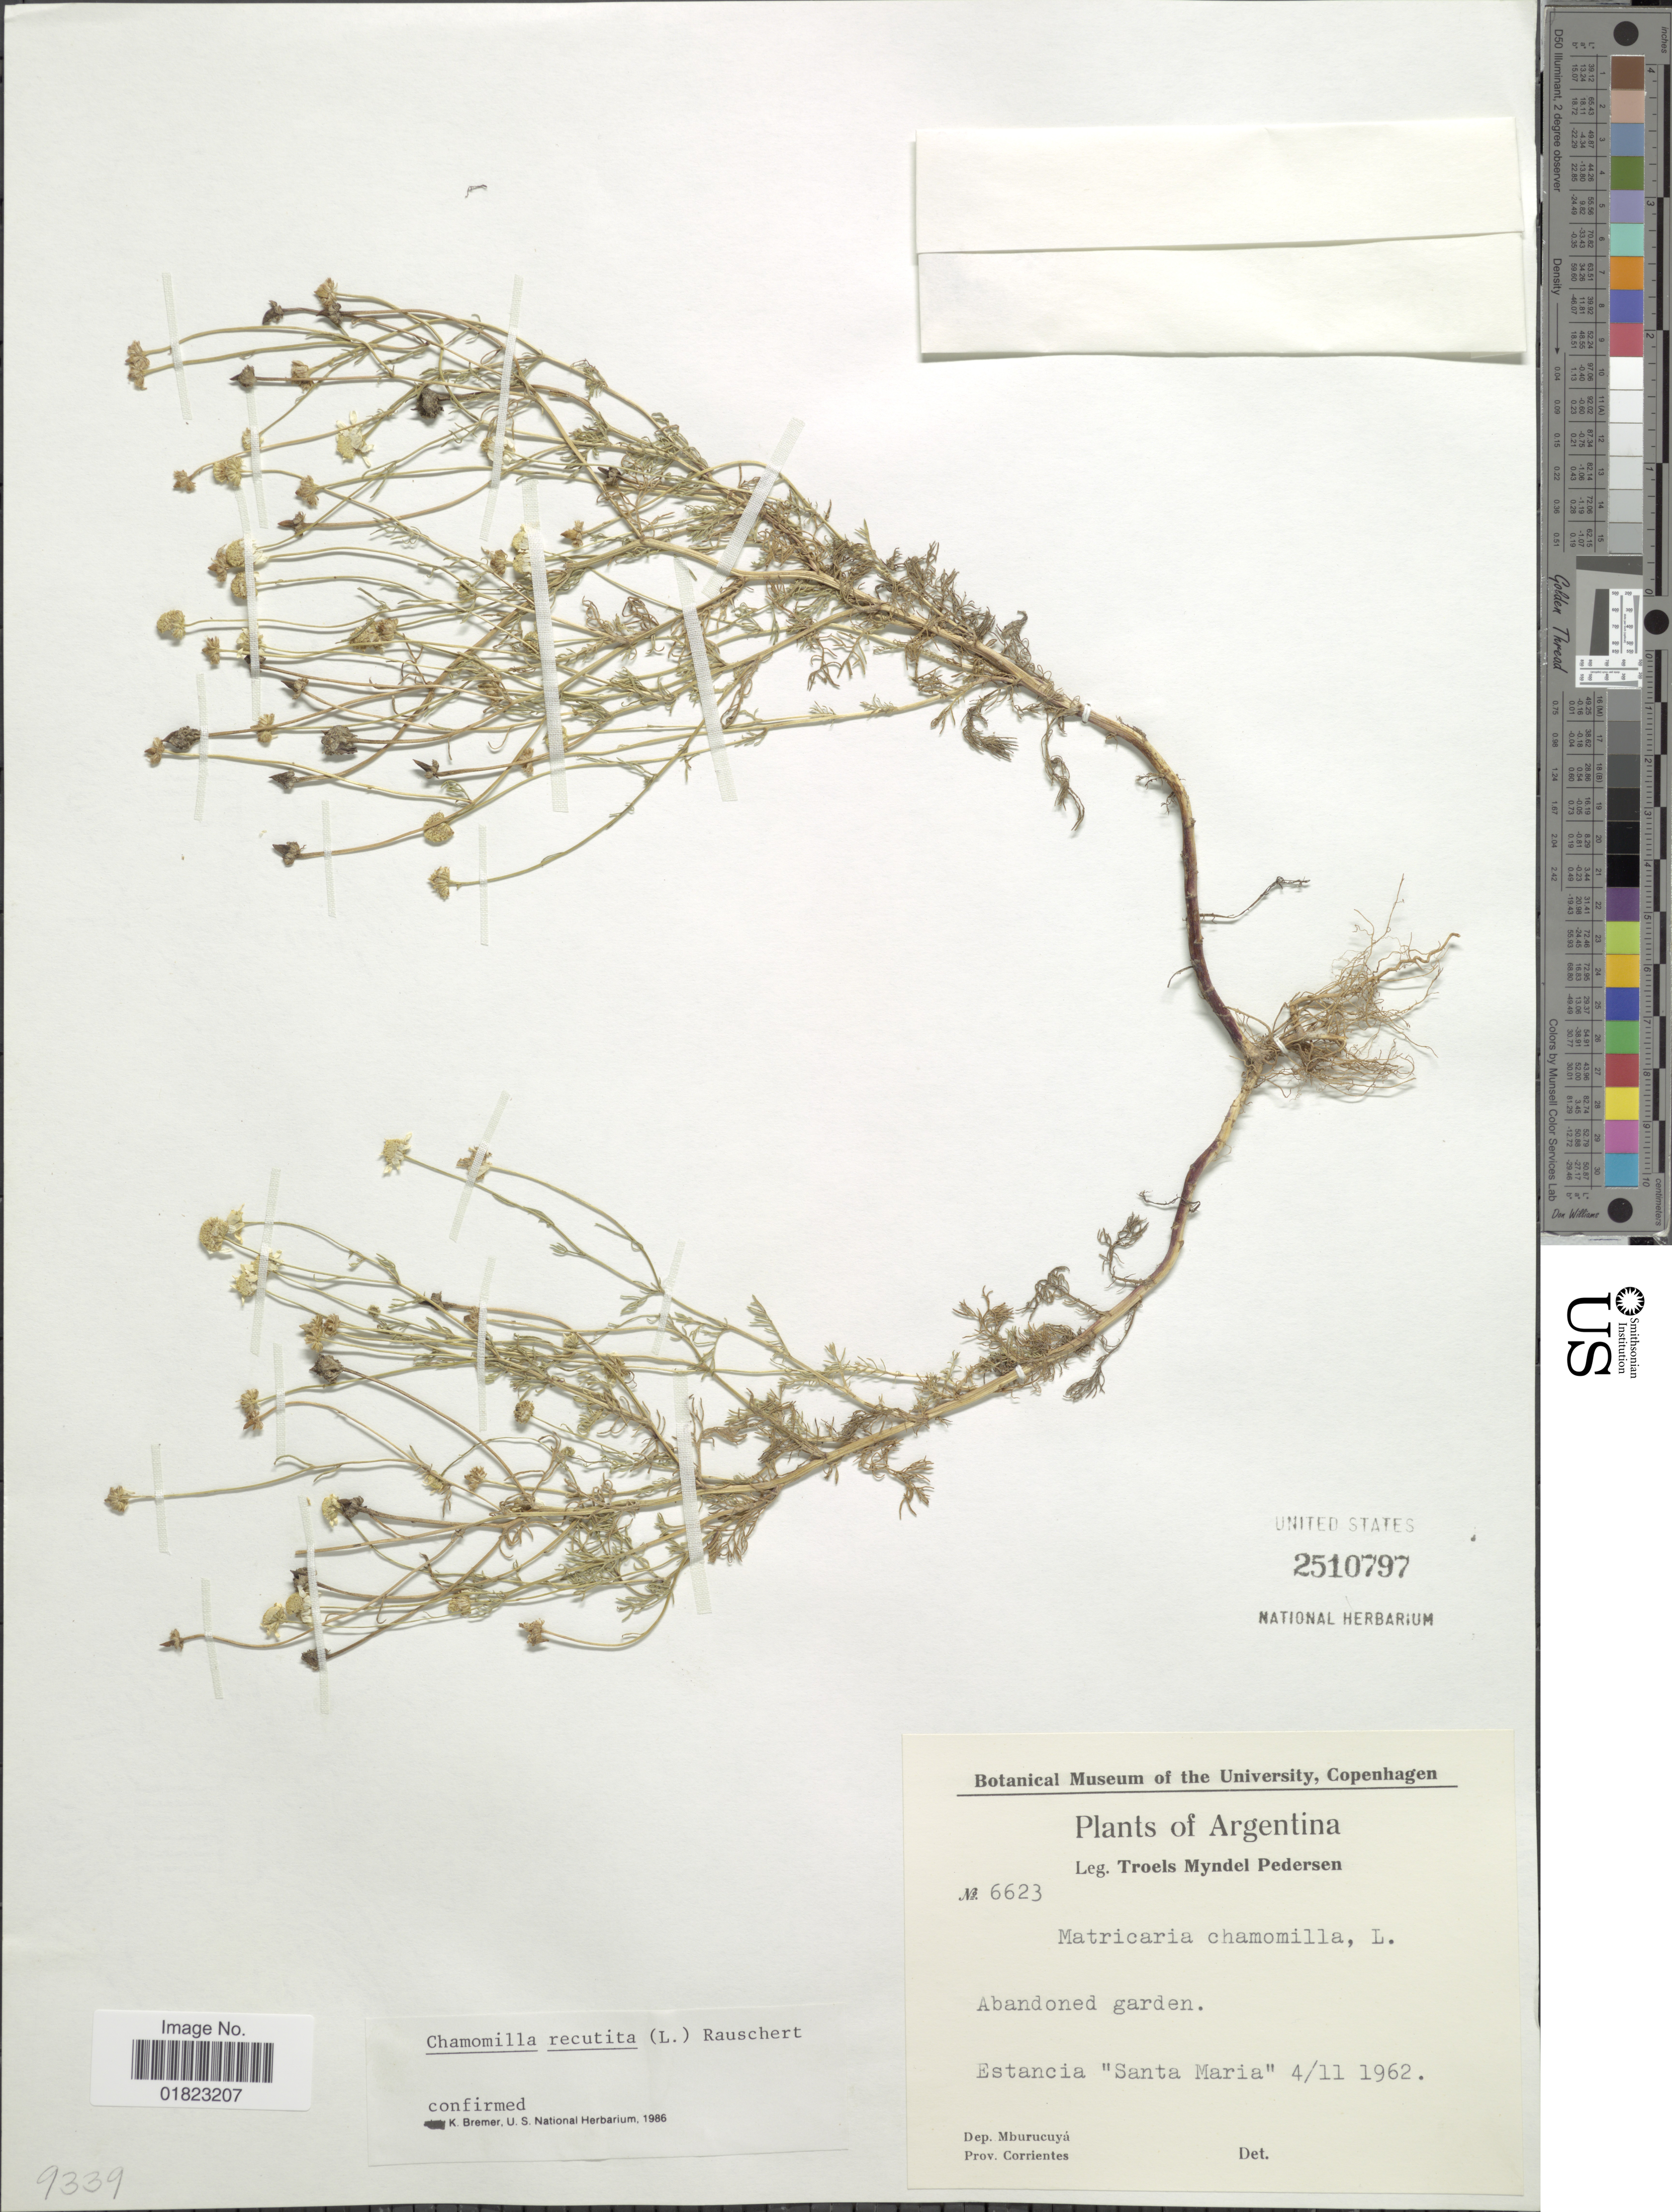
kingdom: Plantae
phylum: Tracheophyta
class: Magnoliopsida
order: Asterales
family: Asteraceae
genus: Matricaria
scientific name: Matricaria recutita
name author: L.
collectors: T. Pederson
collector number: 6623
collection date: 1962-11-04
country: Argentina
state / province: Corrientes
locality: Estancia "Santa Maria". Dep. Mburucuya. Prov. Corrientes.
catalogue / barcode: US 2510797